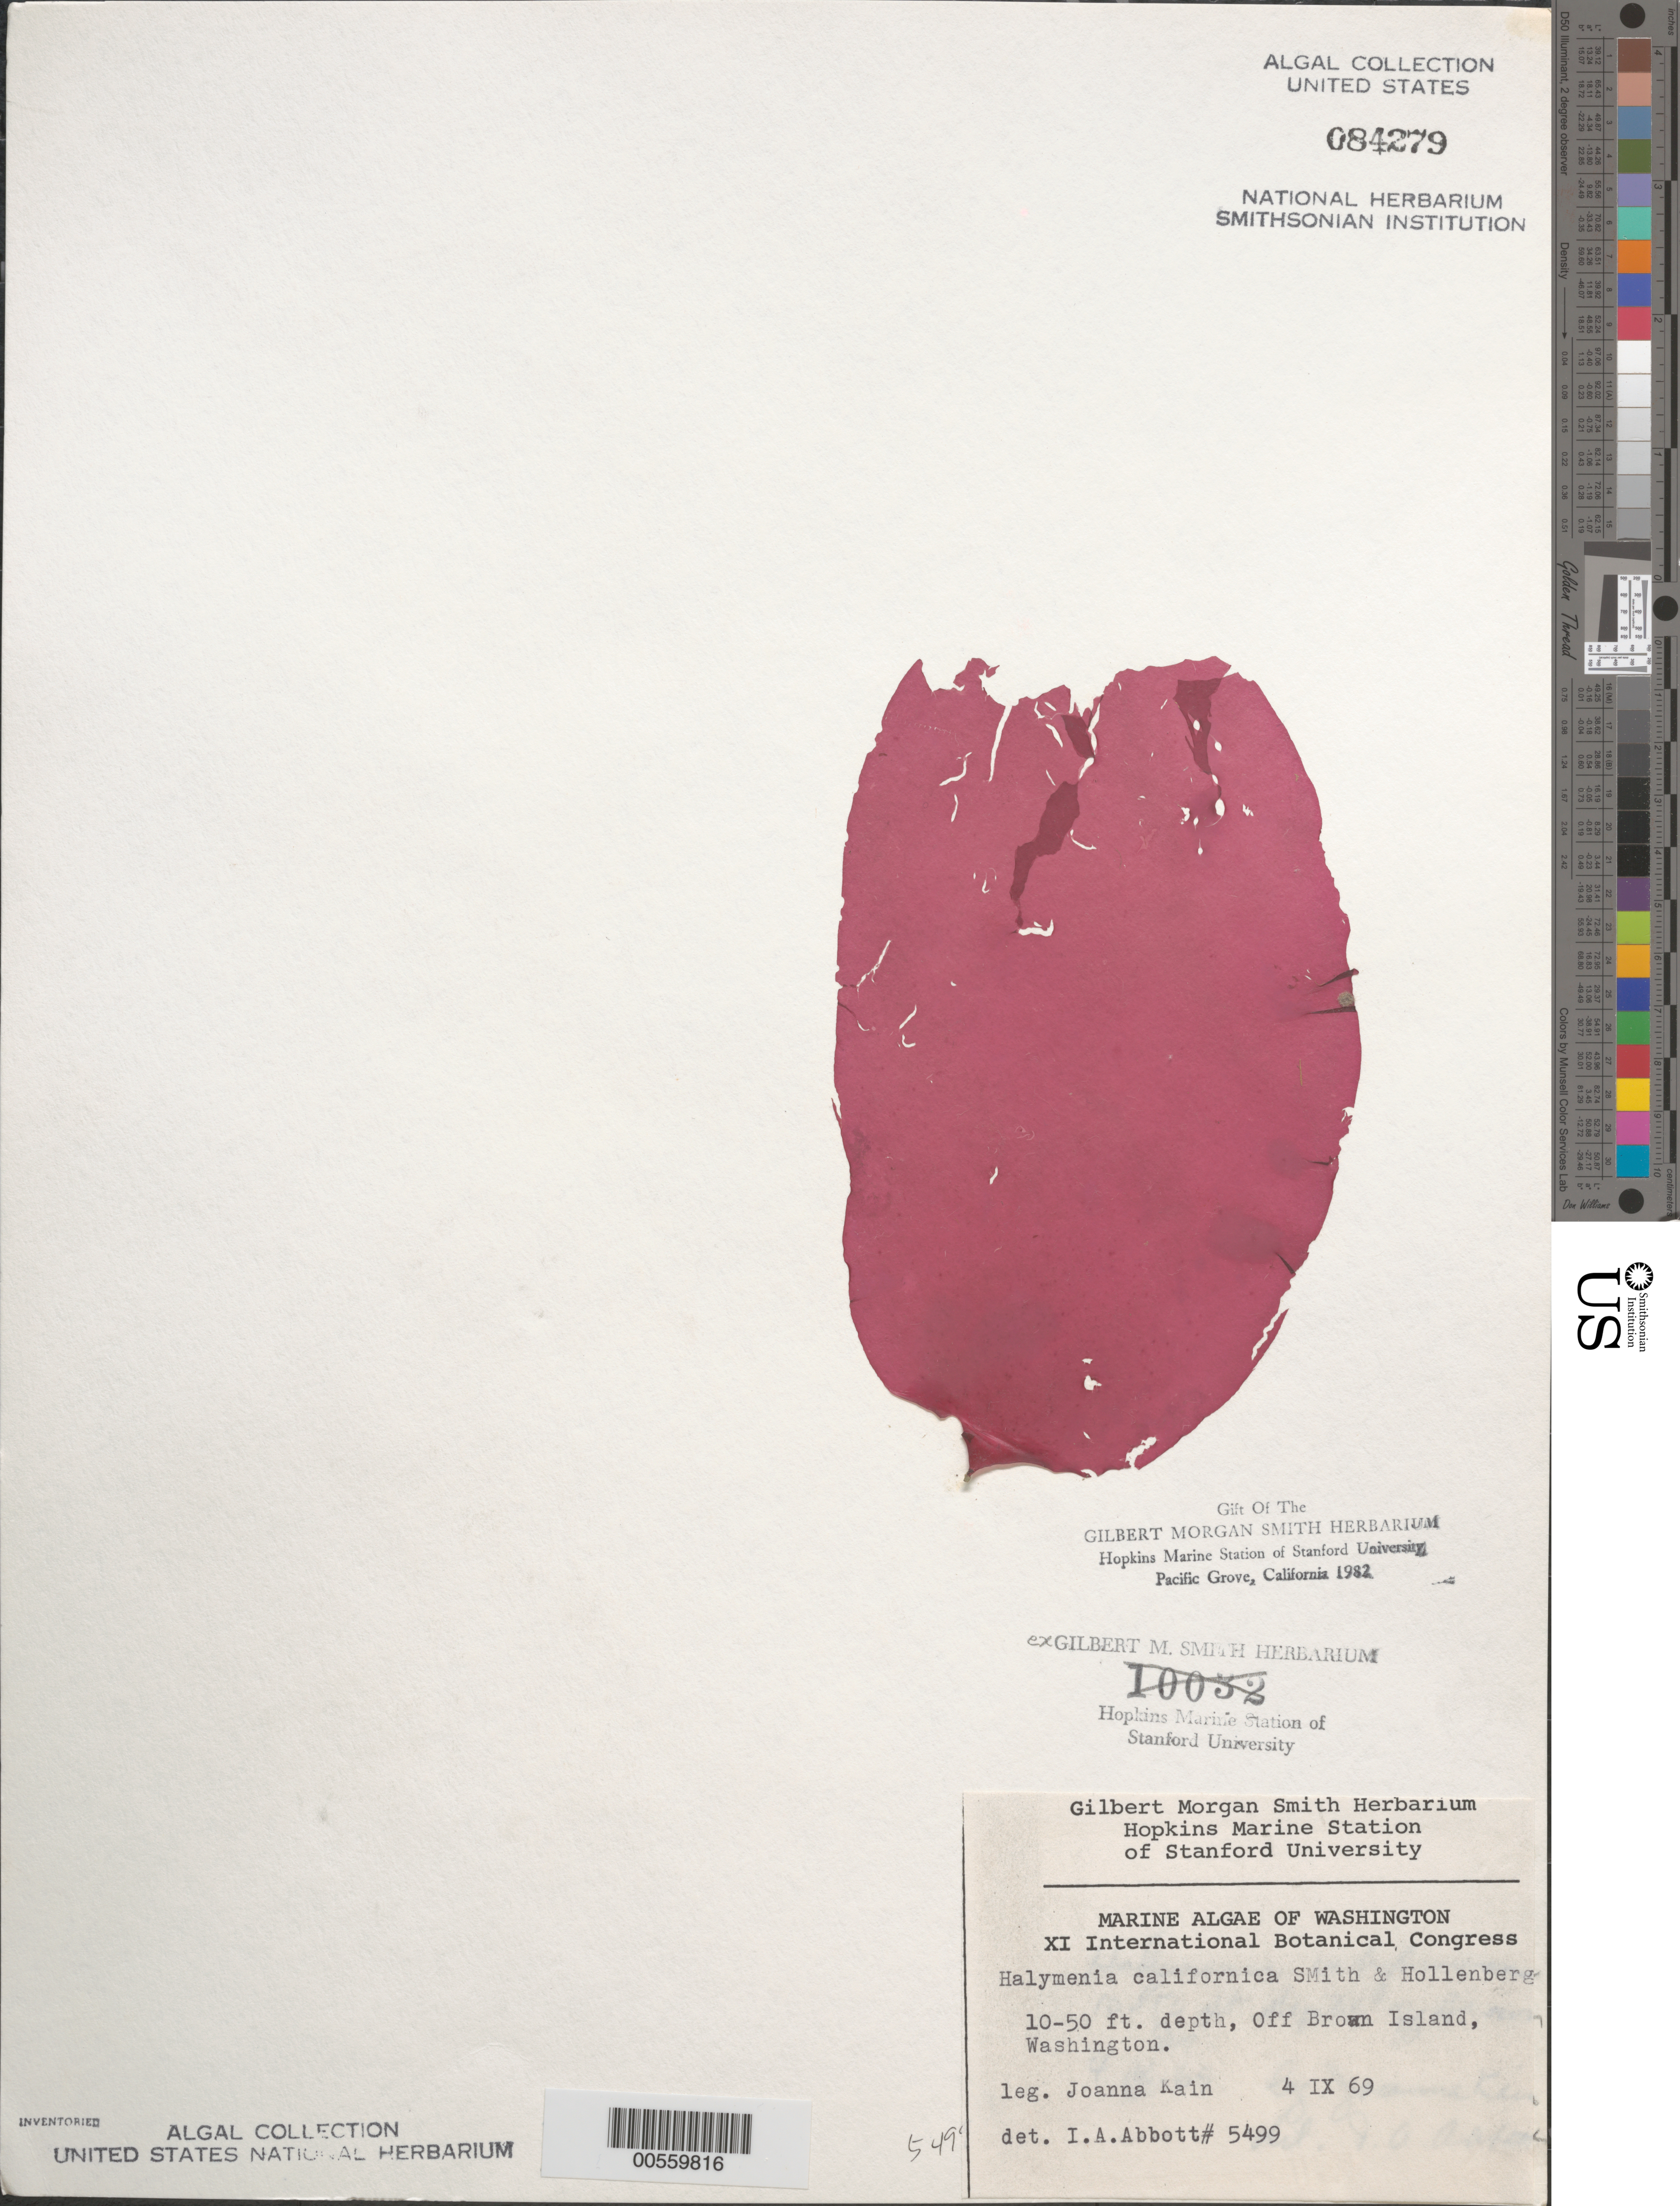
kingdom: Plantae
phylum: Rhodophyta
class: Florideophyceae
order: Halymeniales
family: Halymeniaceae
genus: Halymenia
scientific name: Halymenia californica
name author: G.M. Sm. & Hollenb.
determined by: Abbott, Isabella A.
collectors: J.M. Kain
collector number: IAA 5499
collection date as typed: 04 Sep 1969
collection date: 1969-09-04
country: United States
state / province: Washington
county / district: San Juan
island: Brown Island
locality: Off Brown Island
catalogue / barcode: US 84279